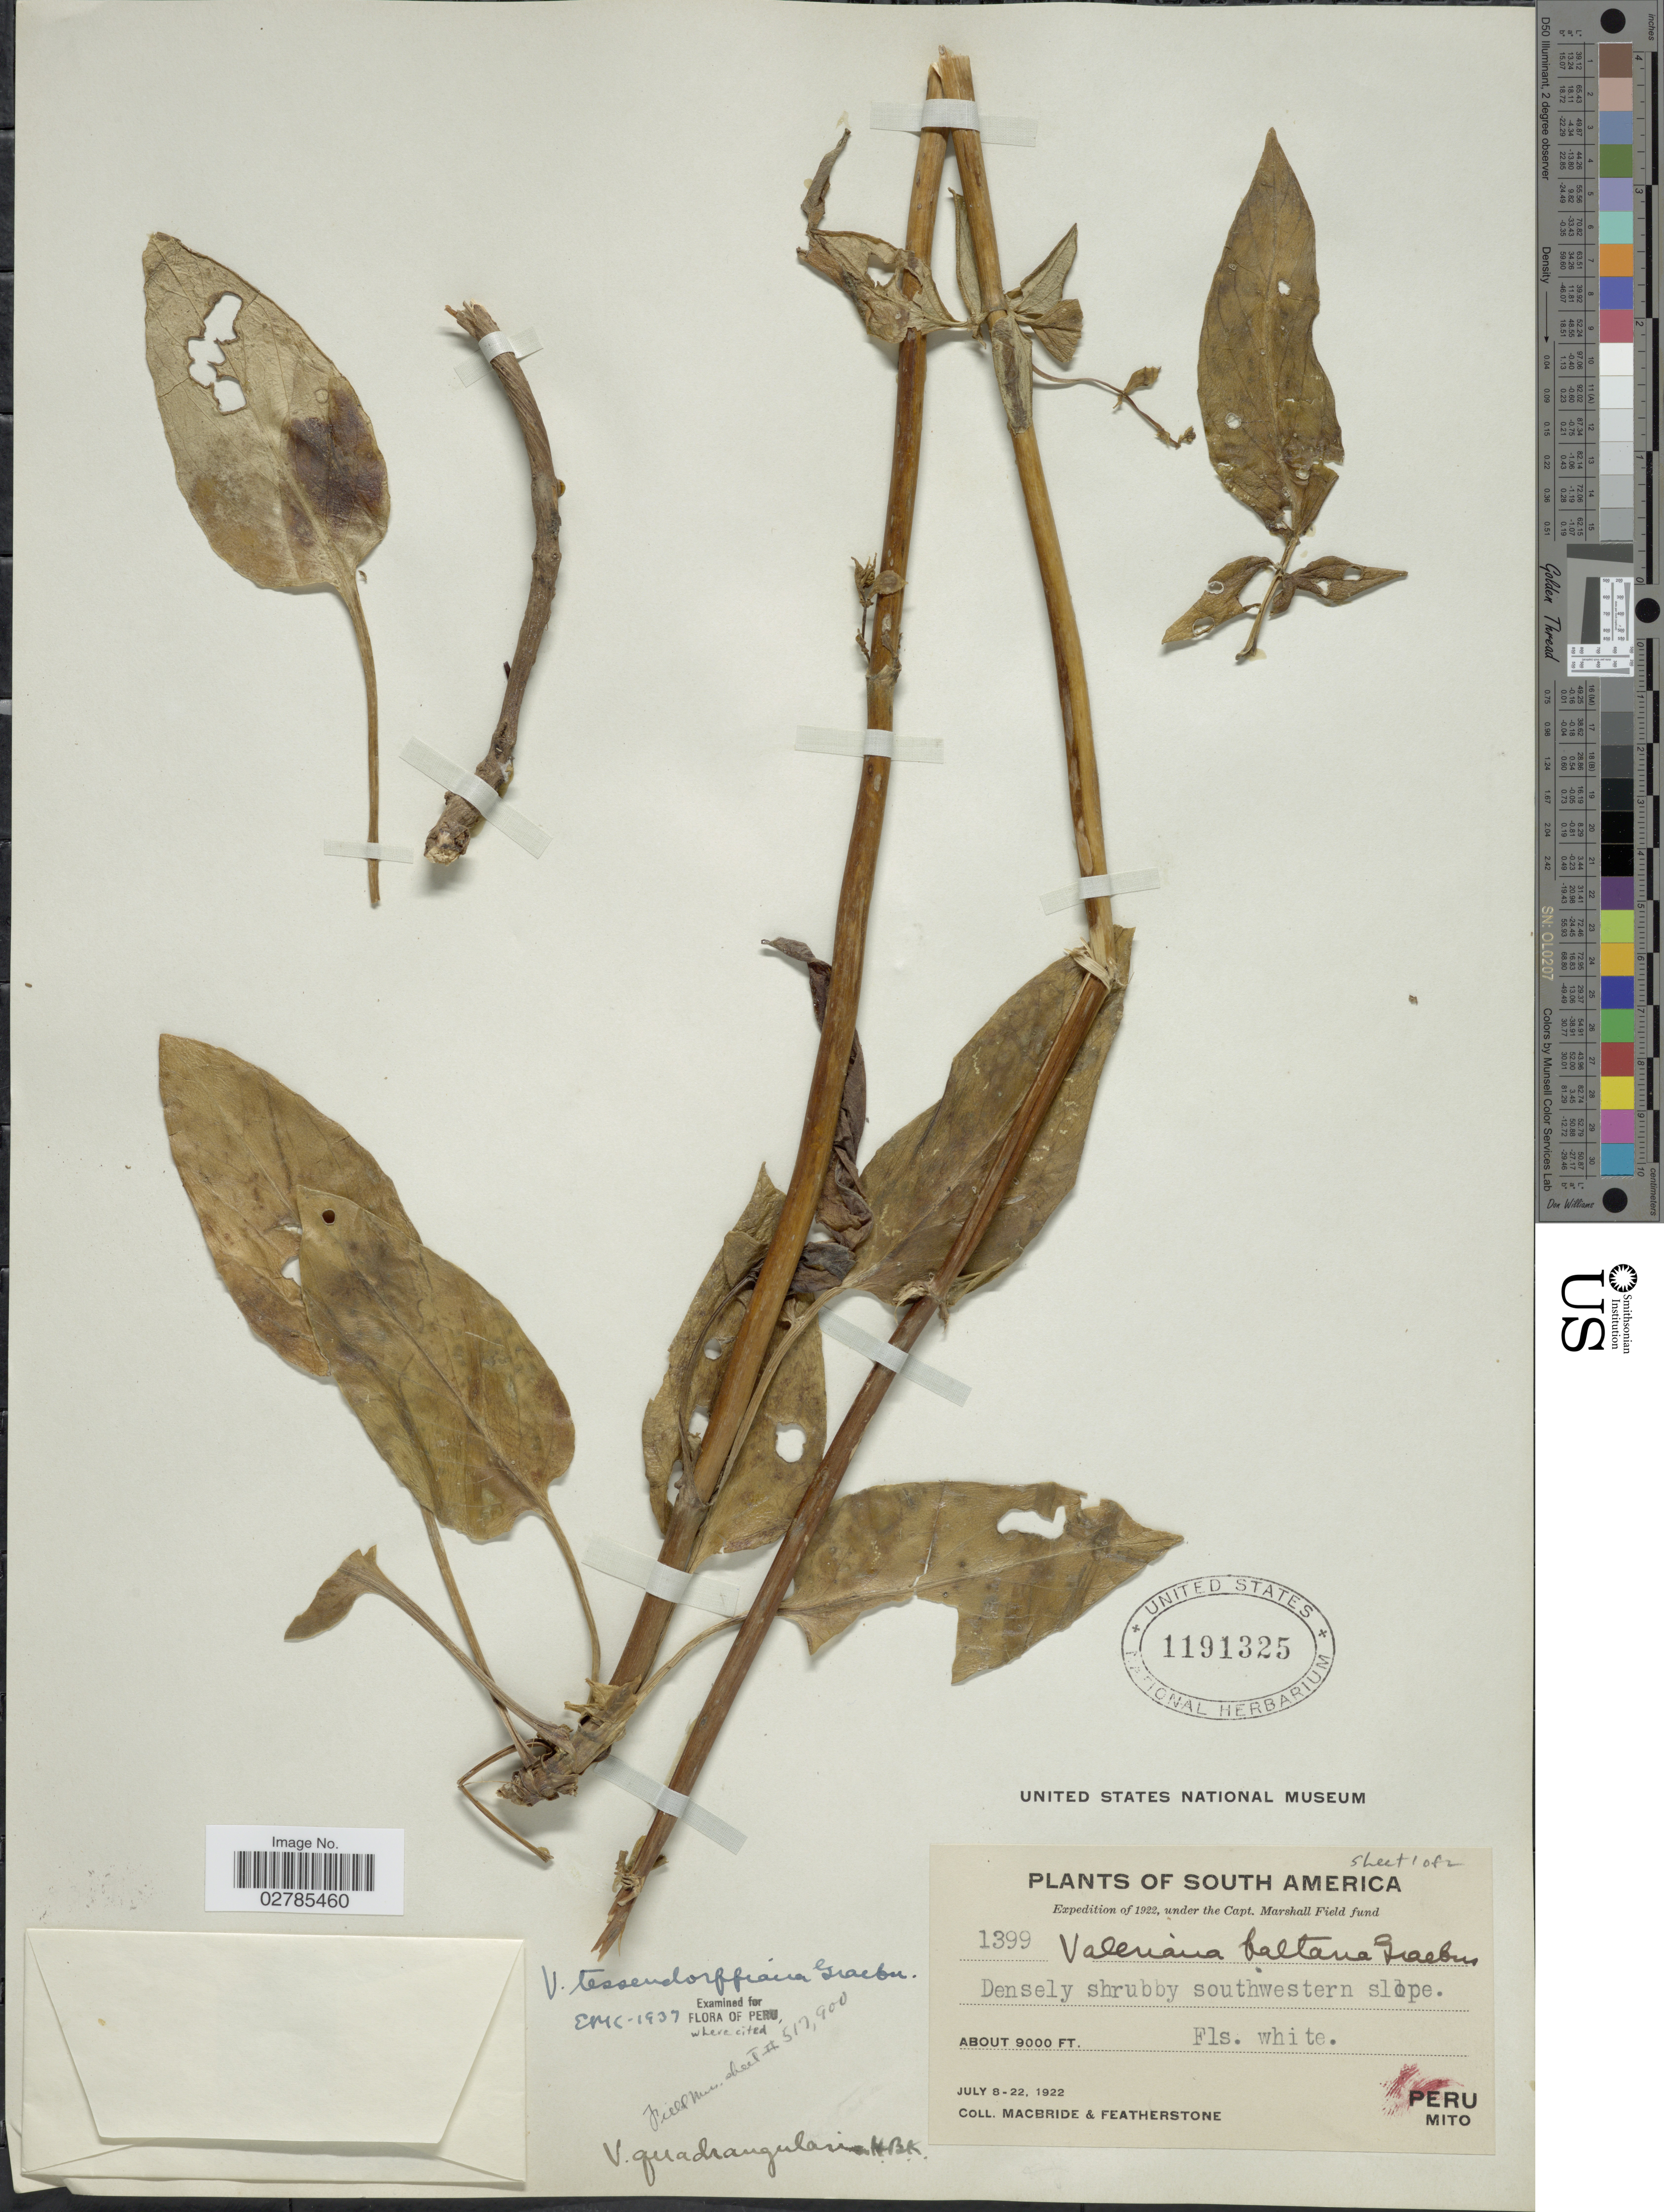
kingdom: Plantae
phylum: Tracheophyta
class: Magnoliopsida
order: Dipsacales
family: Caprifoliaceae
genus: Valeriana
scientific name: Valeriana tessendorffiana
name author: Graebn.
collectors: Macbride, -- & -. Featherstone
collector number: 1399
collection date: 1922-07-08/1922-07-22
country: Peru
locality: Mito.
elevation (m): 2743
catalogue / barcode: US 1191325